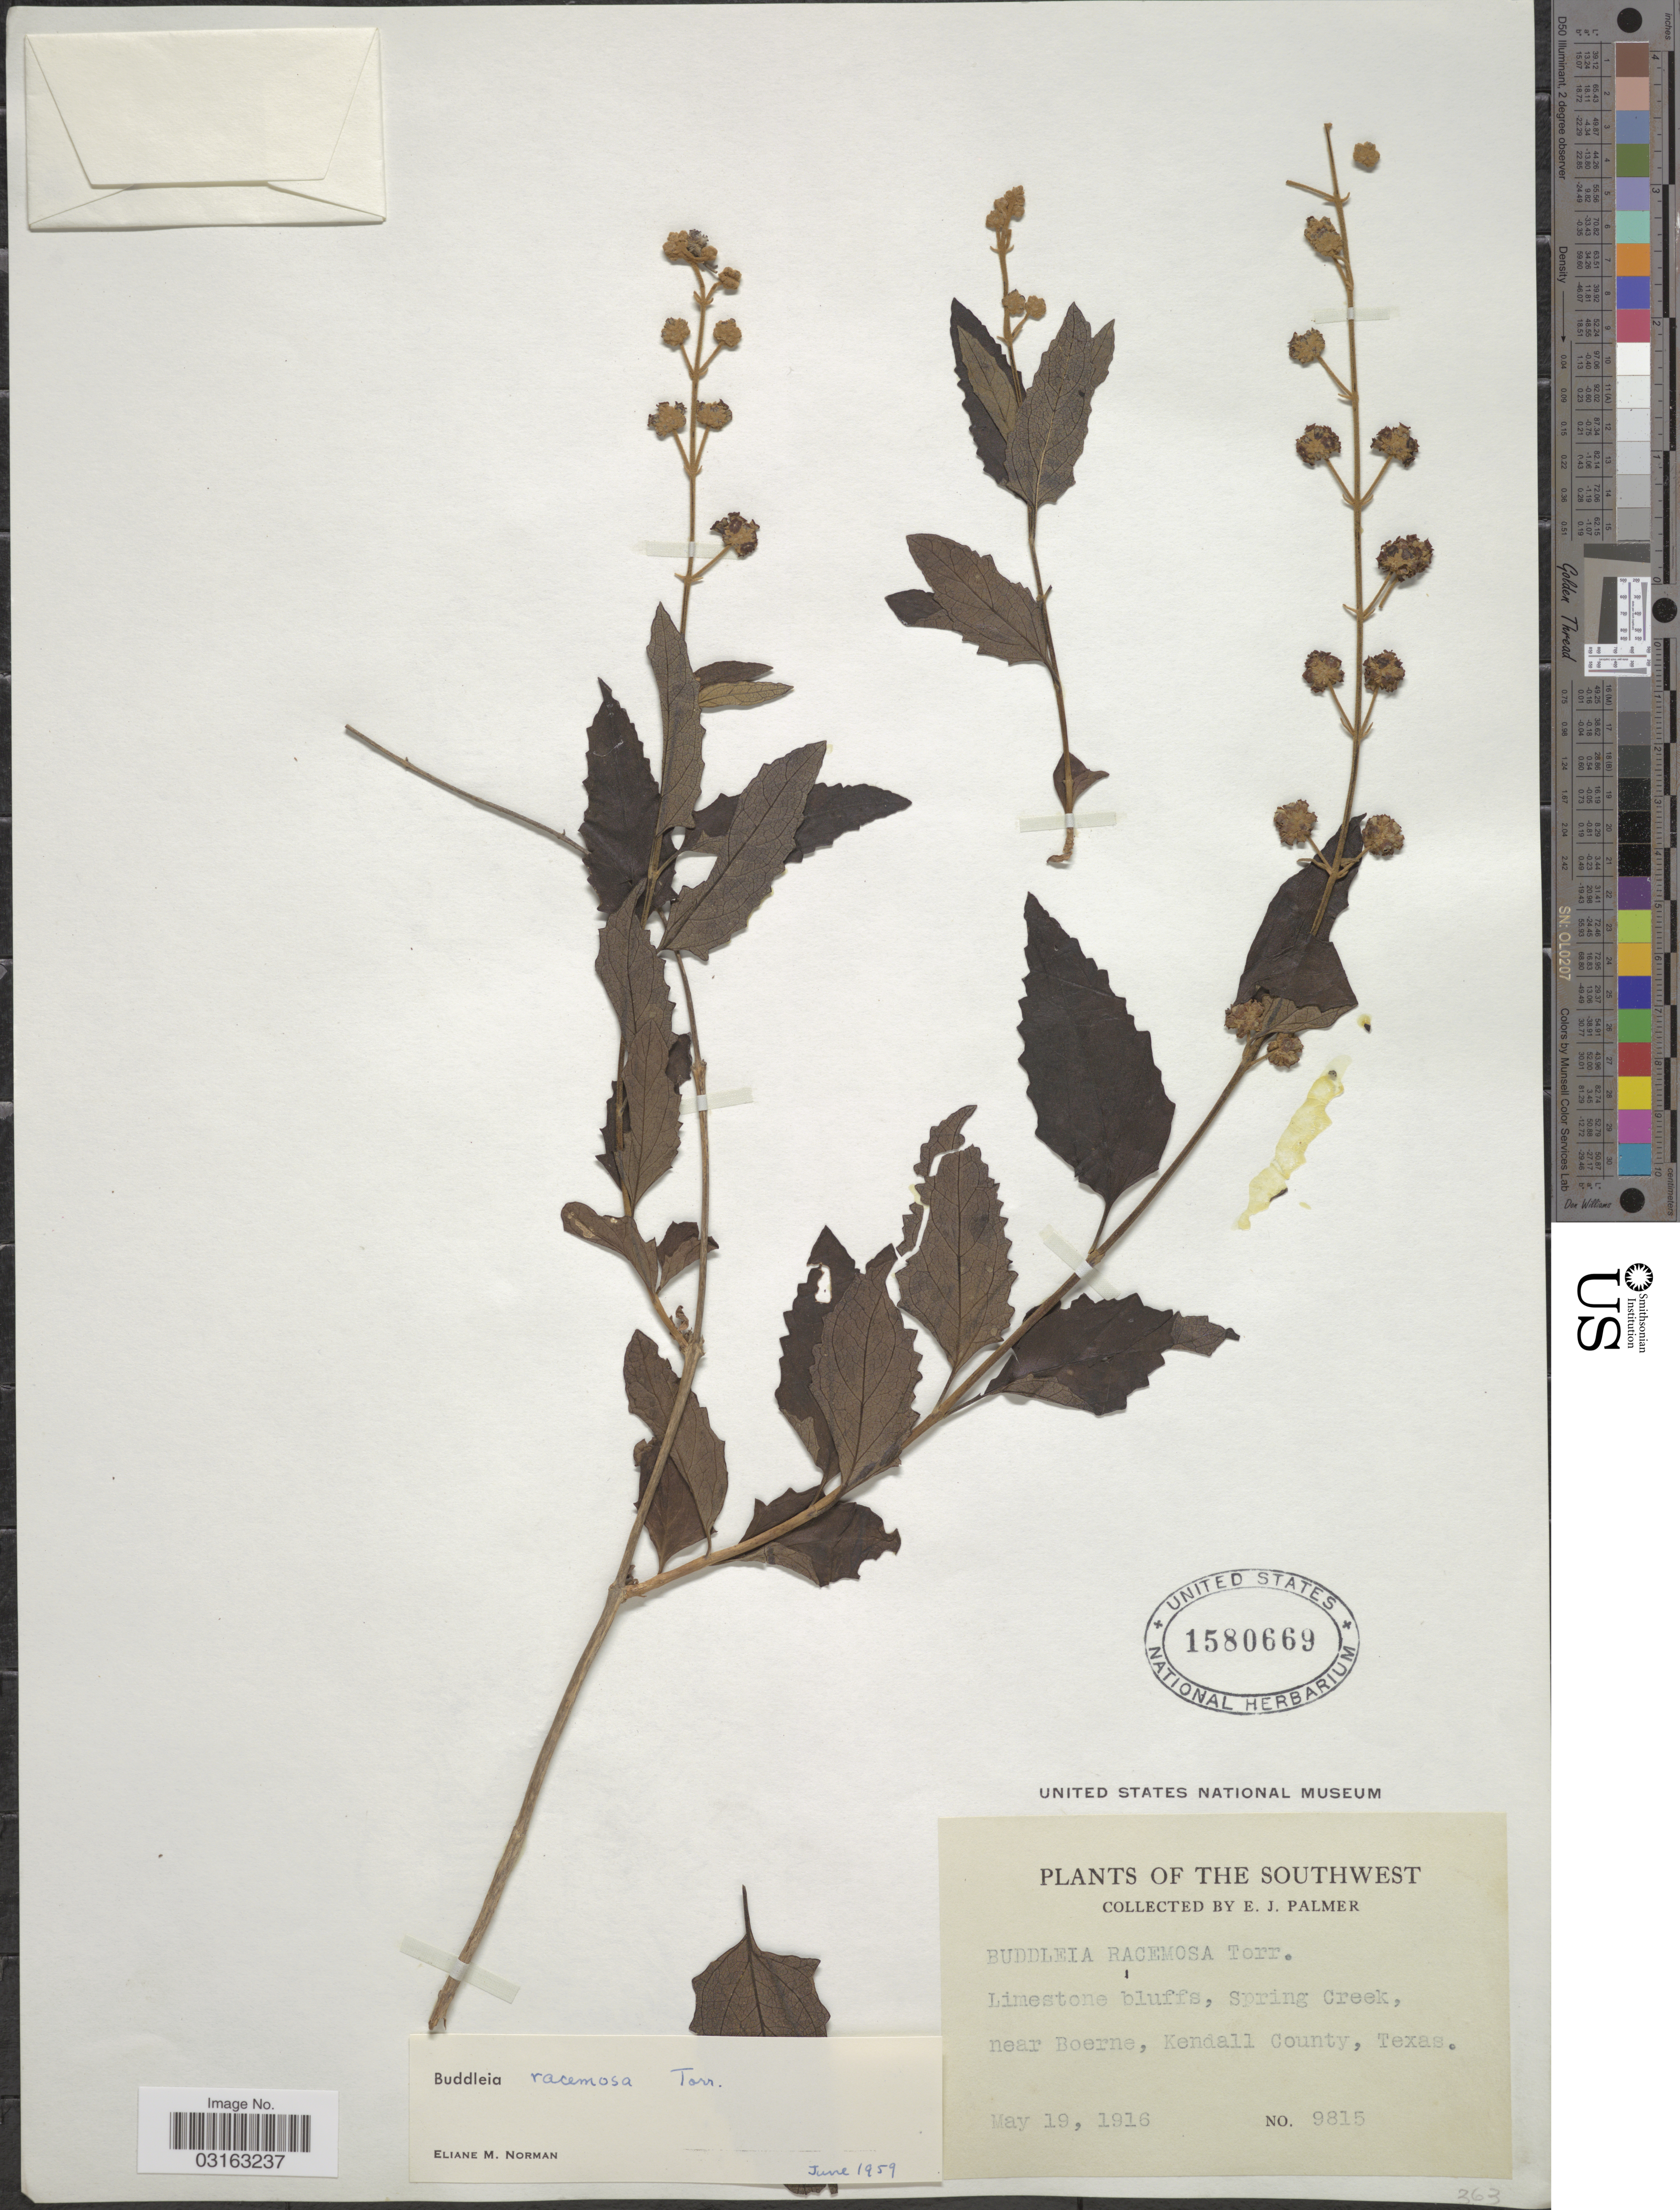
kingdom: Plantae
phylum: Tracheophyta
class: Magnoliopsida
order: Lamiales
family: Scrophulariaceae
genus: Buddleja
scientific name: Buddleja racemosa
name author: Torr.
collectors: E. J. Palmer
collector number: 9815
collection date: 1916-05-19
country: United States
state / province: Texas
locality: Southwest, Spring Creek, near Boerne, Kendall County.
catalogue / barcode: US 1580669